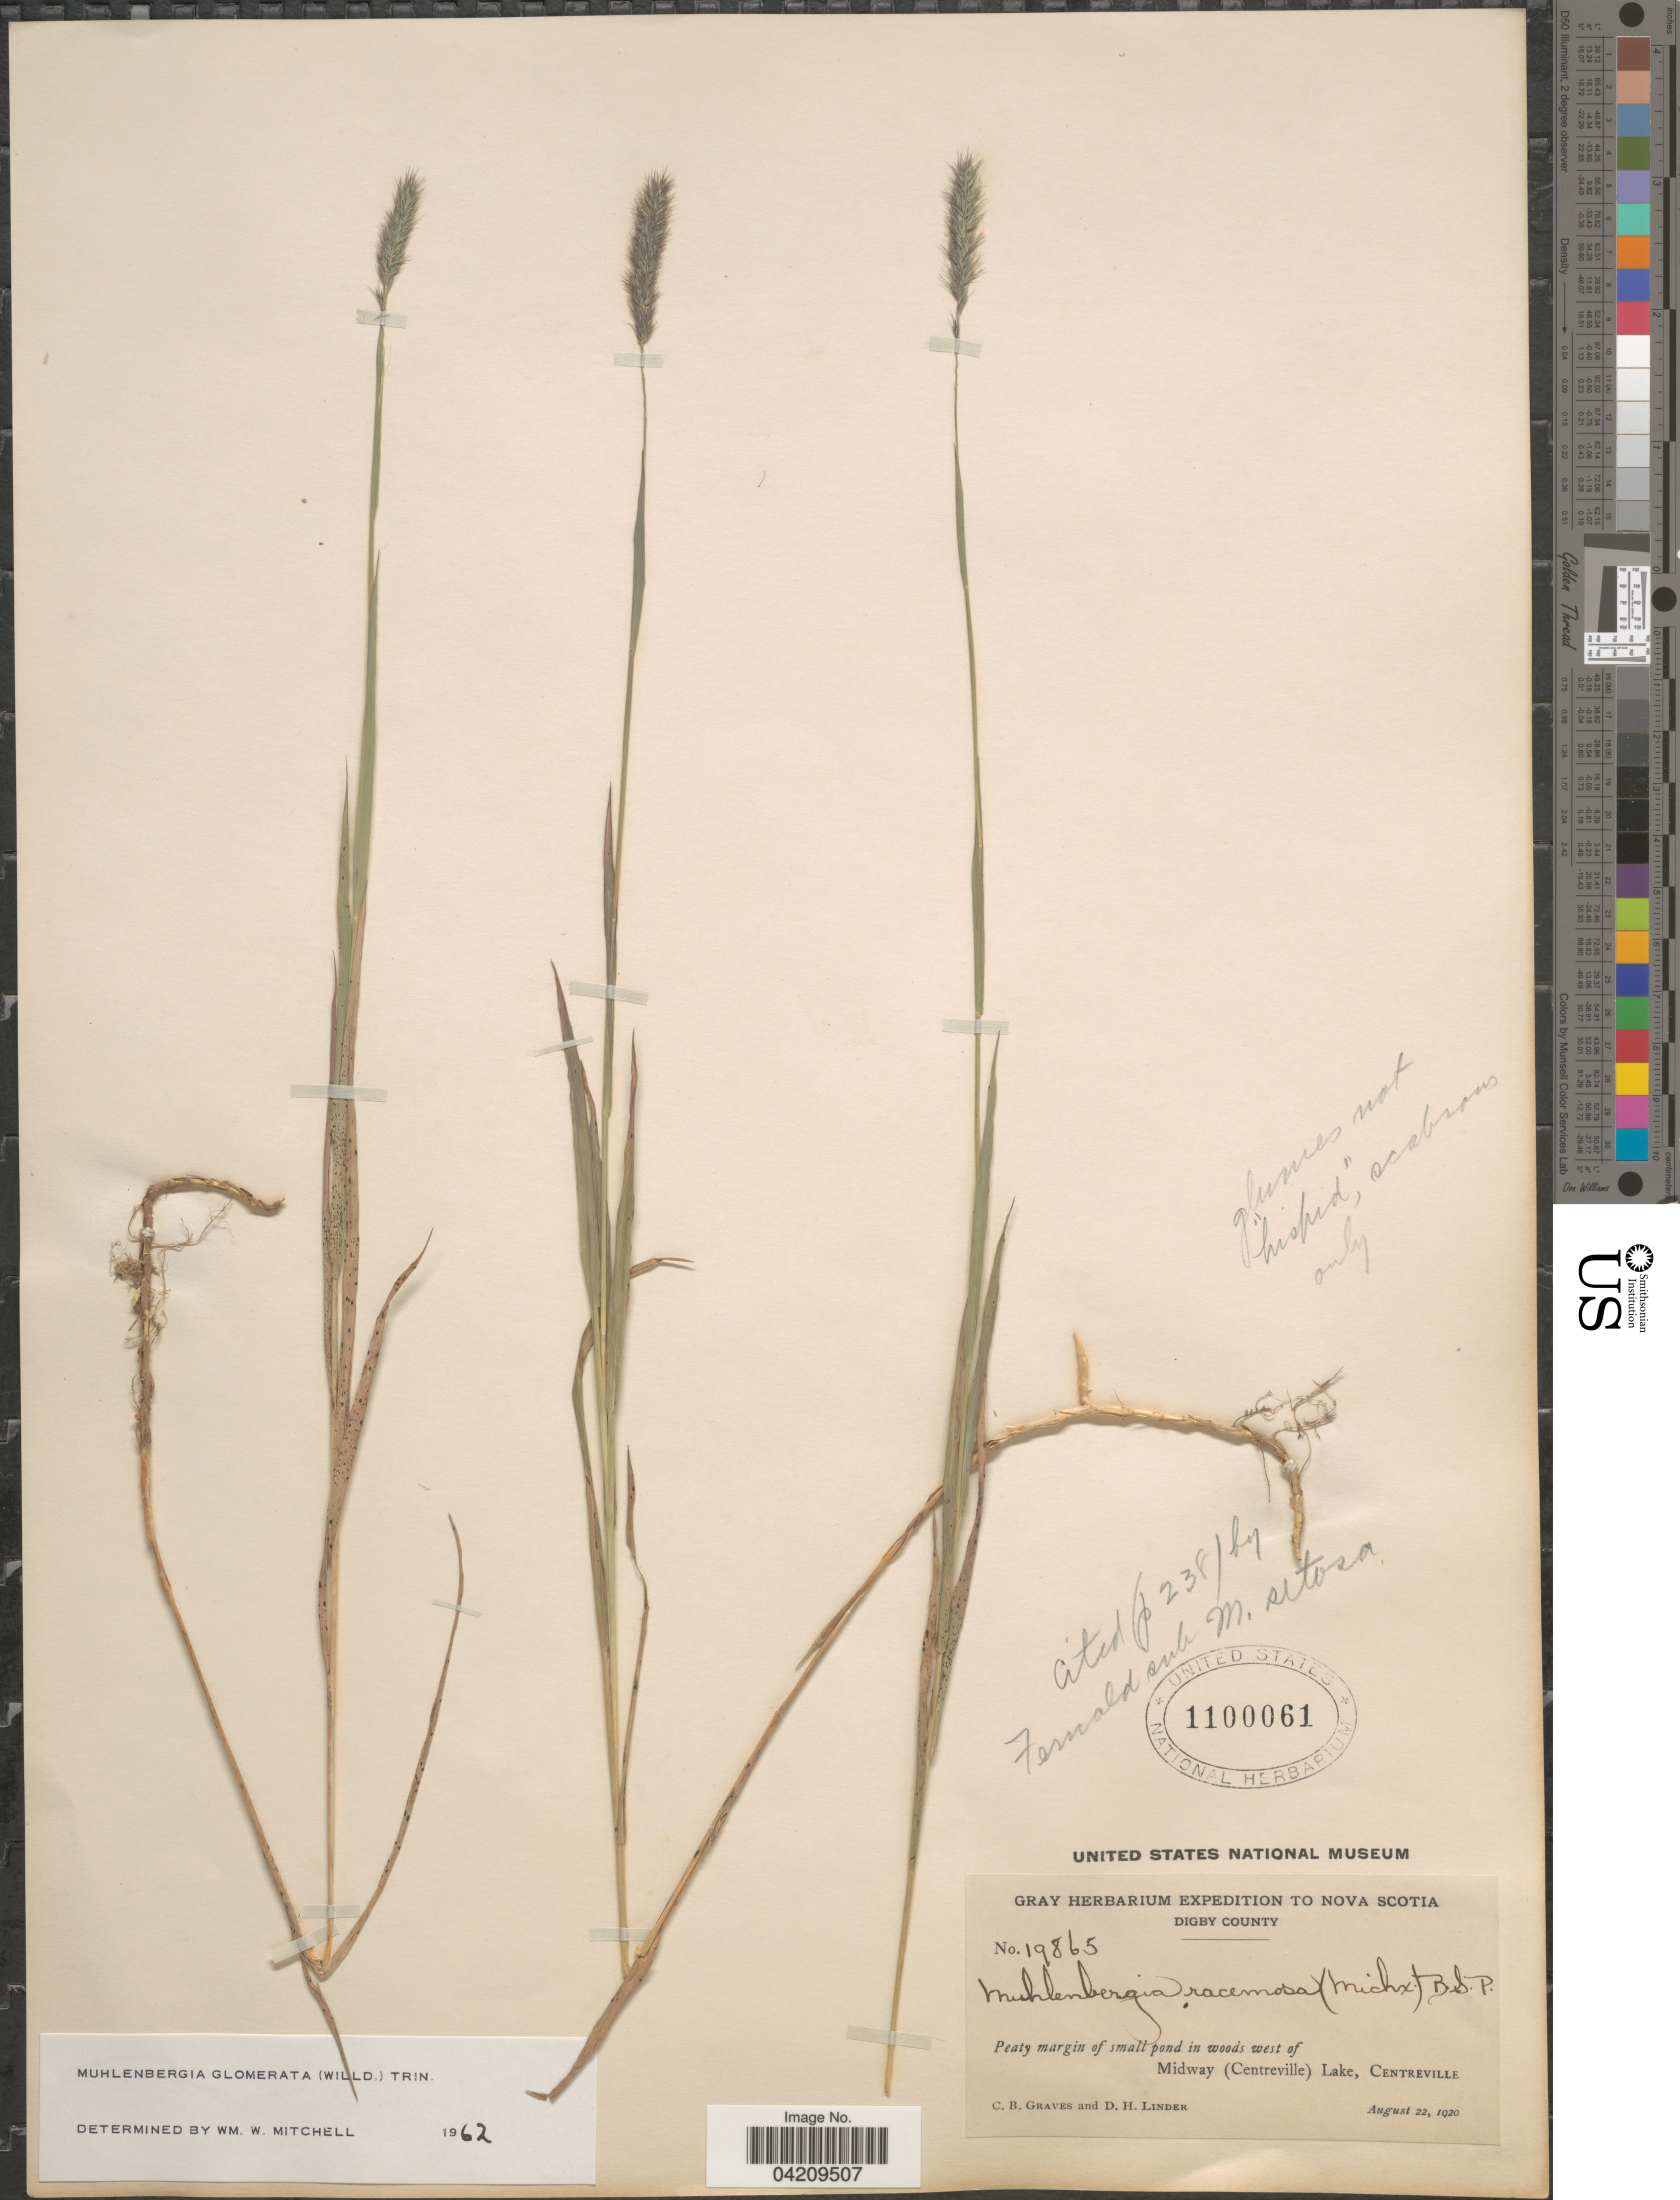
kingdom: Plantae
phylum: Tracheophyta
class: Liliopsida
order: Poales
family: Poaceae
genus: Muhlenbergia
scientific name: Muhlenbergia glomerata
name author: (Willd.) Trin.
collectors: C. Graves & D. Linder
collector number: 19865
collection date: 1920-08-22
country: Canada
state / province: Nova Scotia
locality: Gray Herbarium Expedition to Nova Scotia. Digby County. Peaty margin of small pond in woods west of Midway (Centreville) Lake, Centreville.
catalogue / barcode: US 1100061